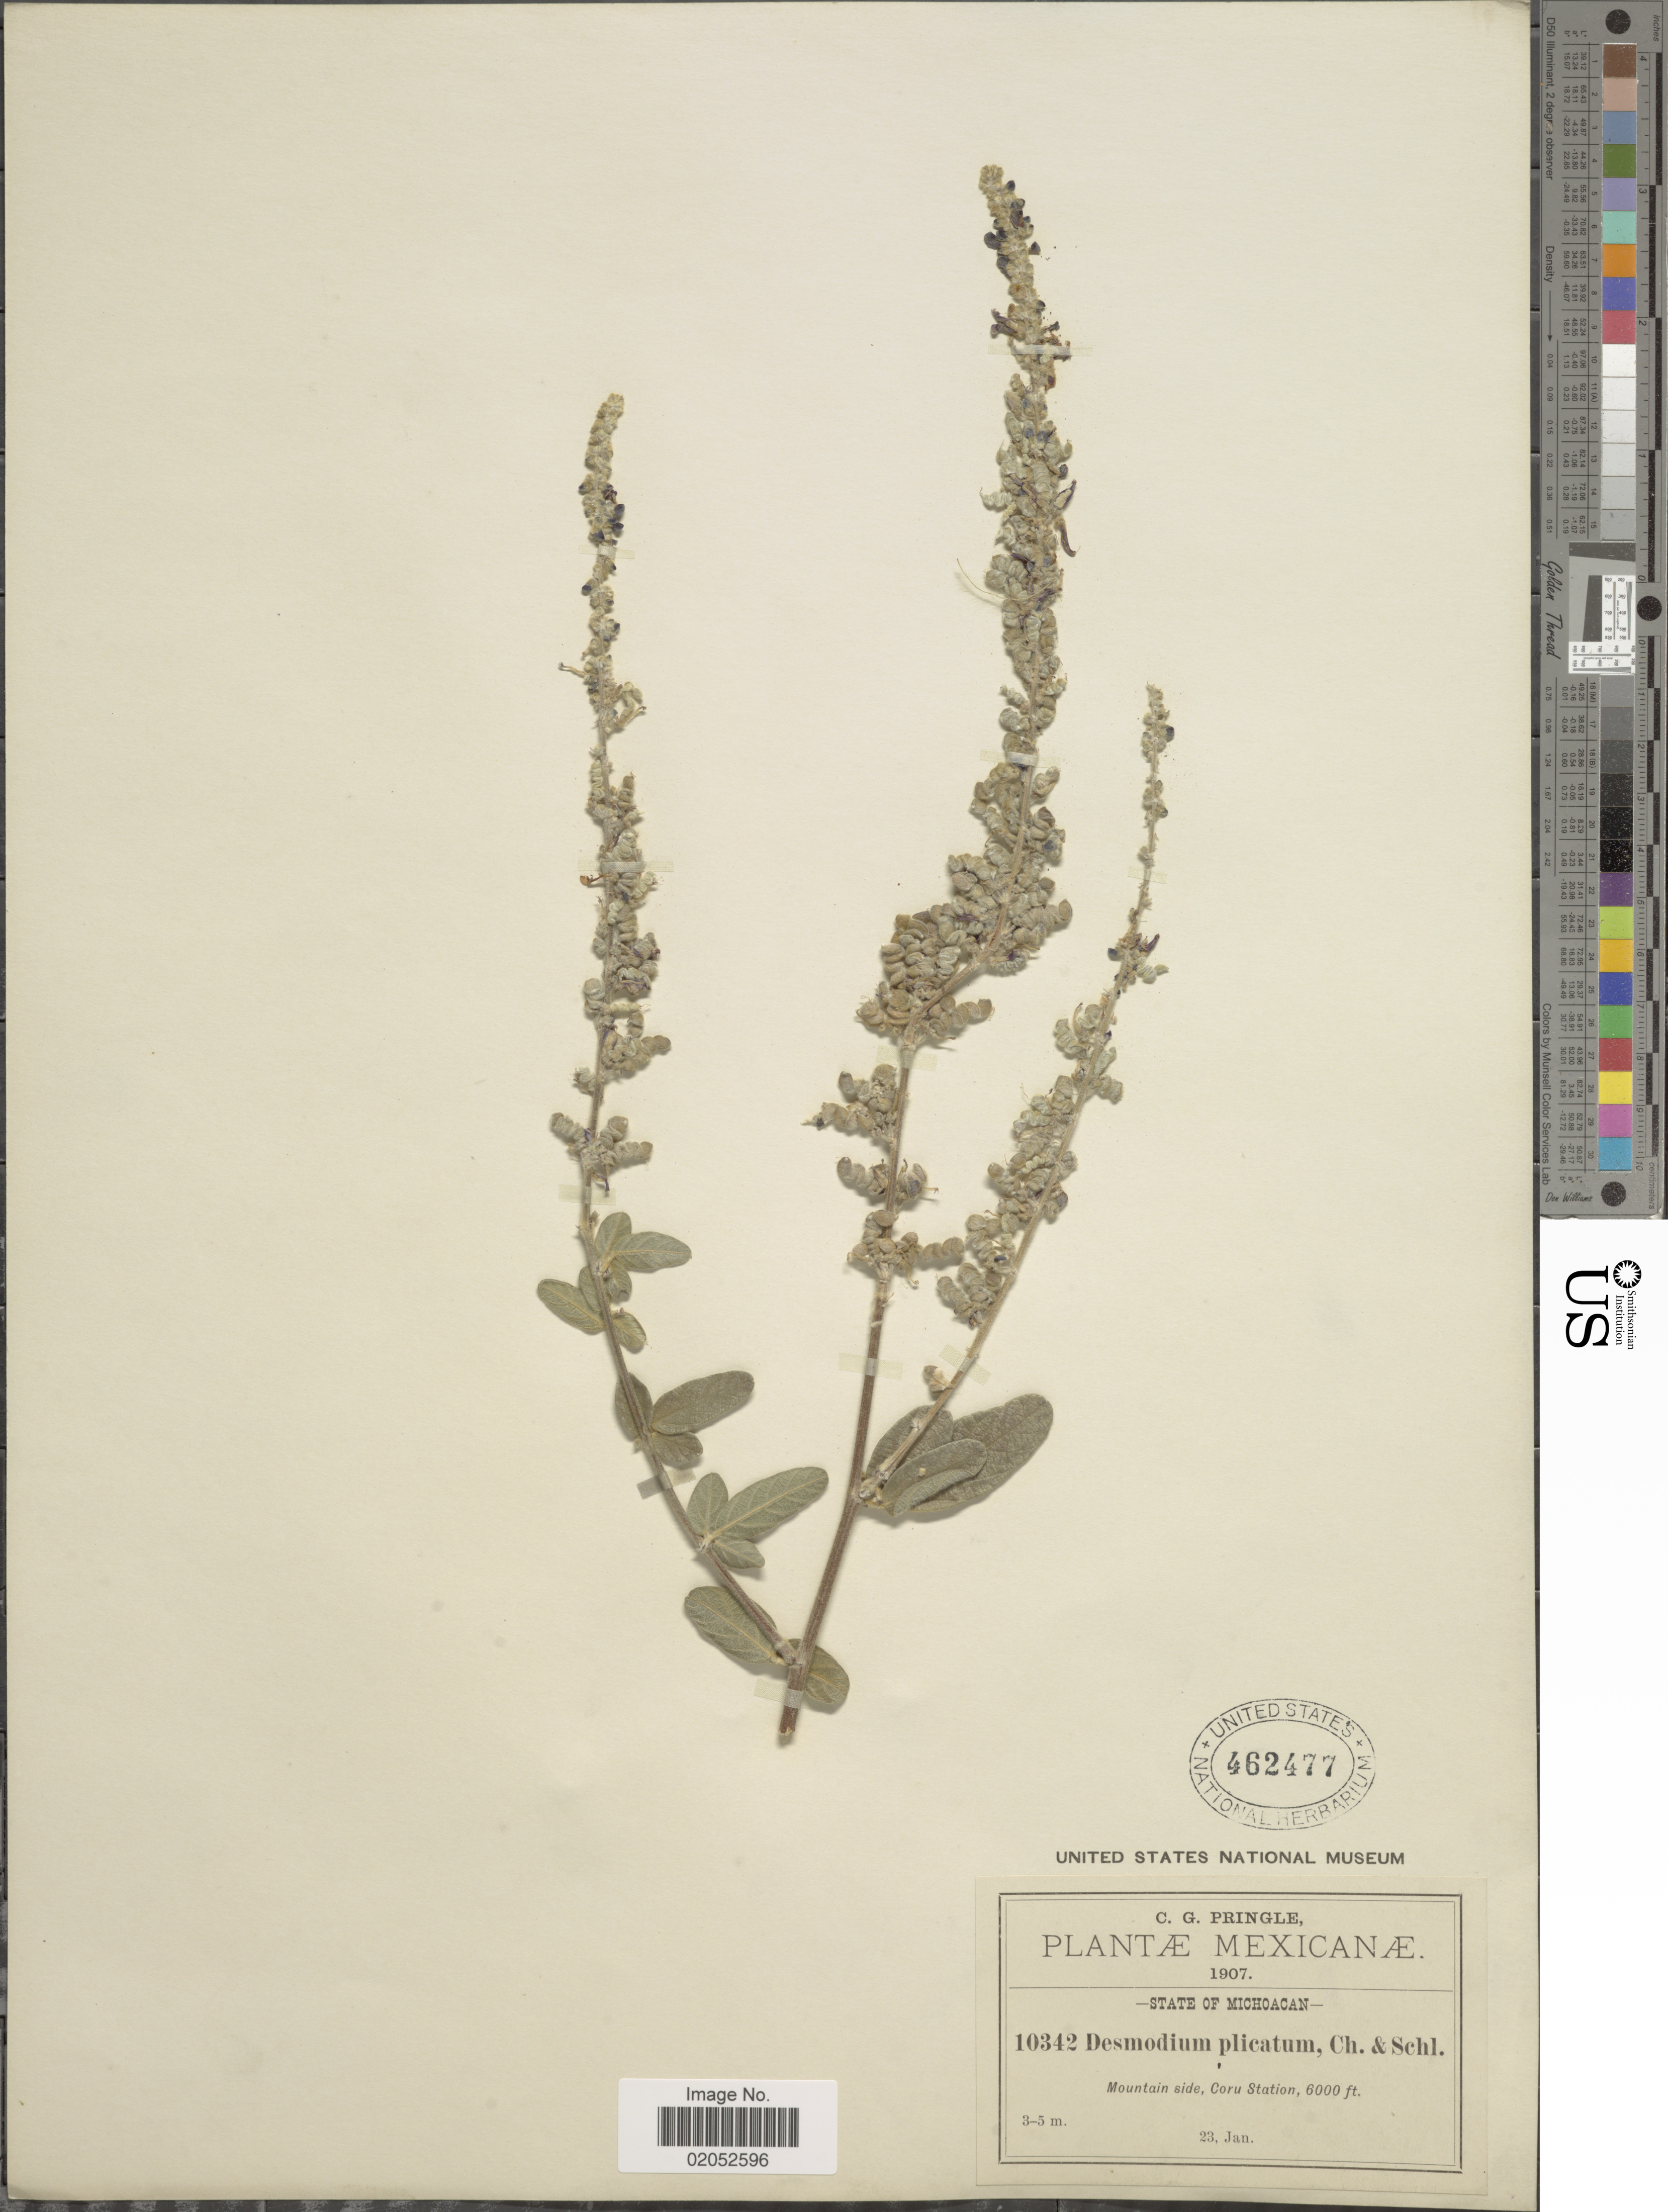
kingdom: Plantae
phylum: Tracheophyta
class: Magnoliopsida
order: Fabales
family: Fabaceae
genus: Desmodium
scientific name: Desmodium plicatum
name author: Schltdl. & Cham.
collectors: C. G. Pringle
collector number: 10342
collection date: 1907-01-23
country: Mexico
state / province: Michoacán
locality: State of Michoacan, Mountain side, Coru Station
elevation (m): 1829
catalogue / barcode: US 462477